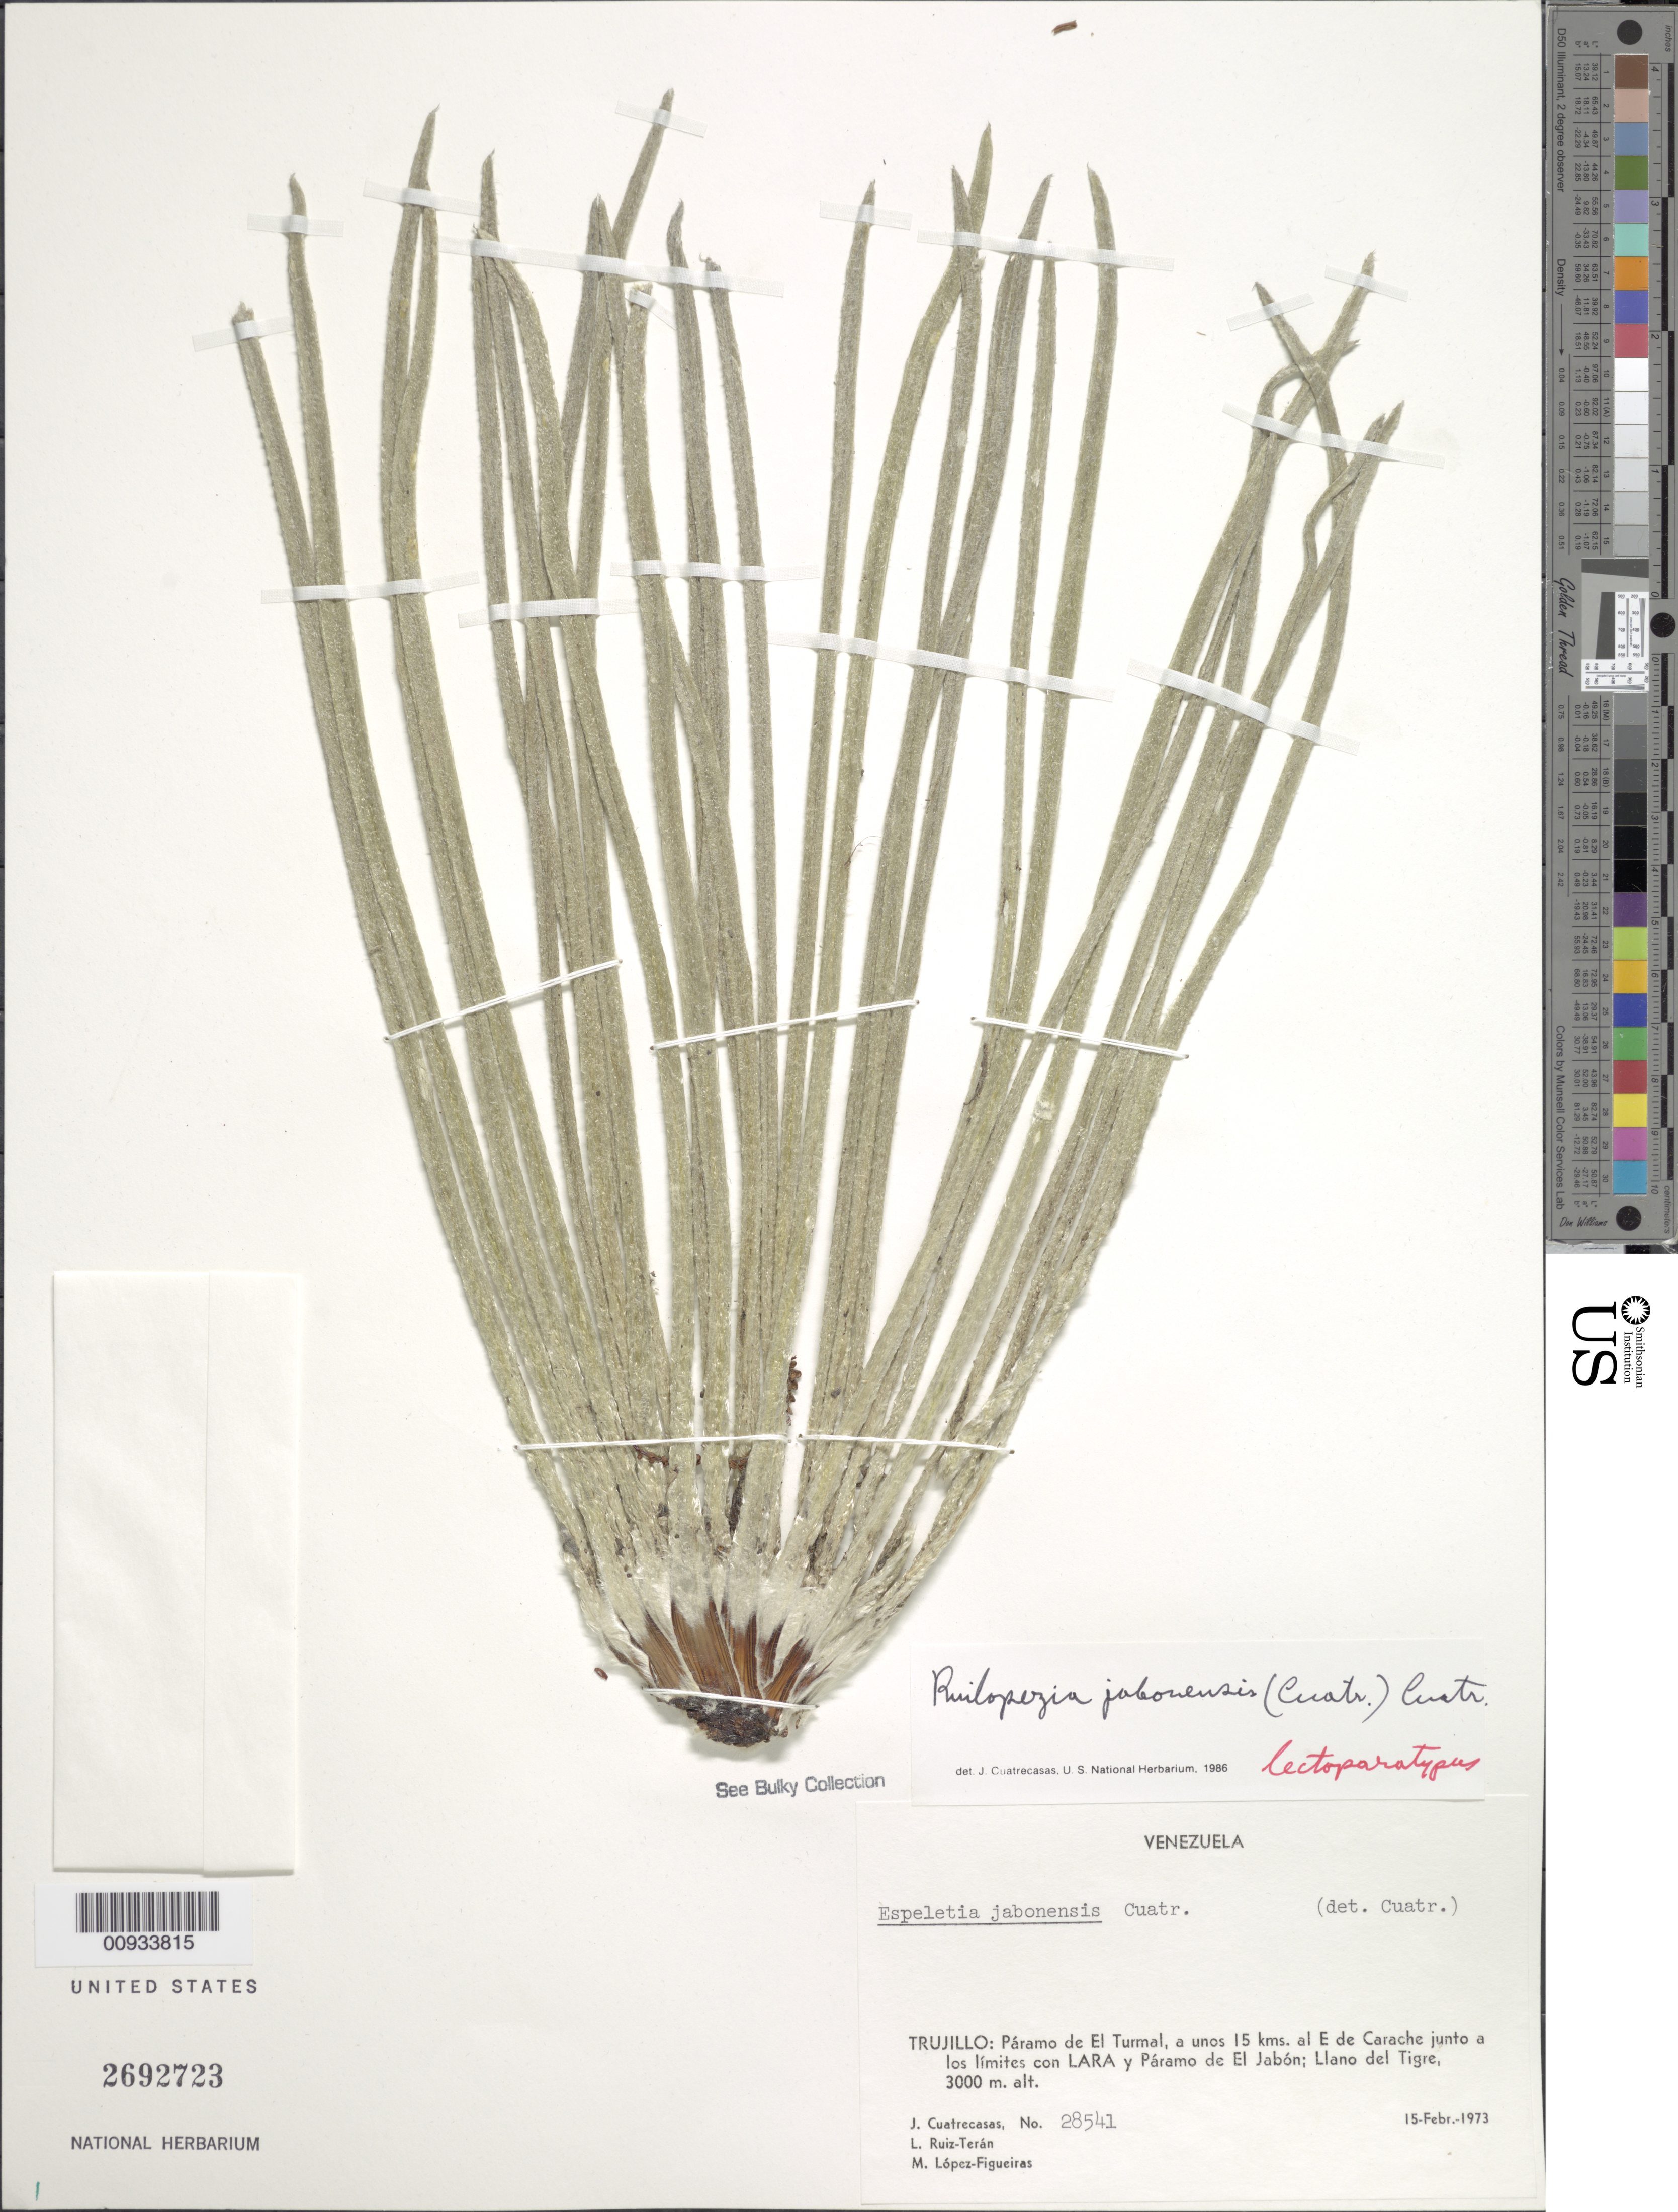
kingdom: Plantae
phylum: Tracheophyta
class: Magnoliopsida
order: Asterales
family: Asteraceae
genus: Ruilopezia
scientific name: Ruilopezia jabonensis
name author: (Cuatrec.) Cuatrec.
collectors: J. Cuatrecasas, L. E. Ruíz-Terán & M. López Figueiras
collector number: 28541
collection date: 1973-02-15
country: Venezuela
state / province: Trujillo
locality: Paramo de El Turmal, a unos 15 kms al E de Carache junto a los limites con Lara y Paramo de El Jabon, Llano del Tigre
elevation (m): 3000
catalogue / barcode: US 2692723